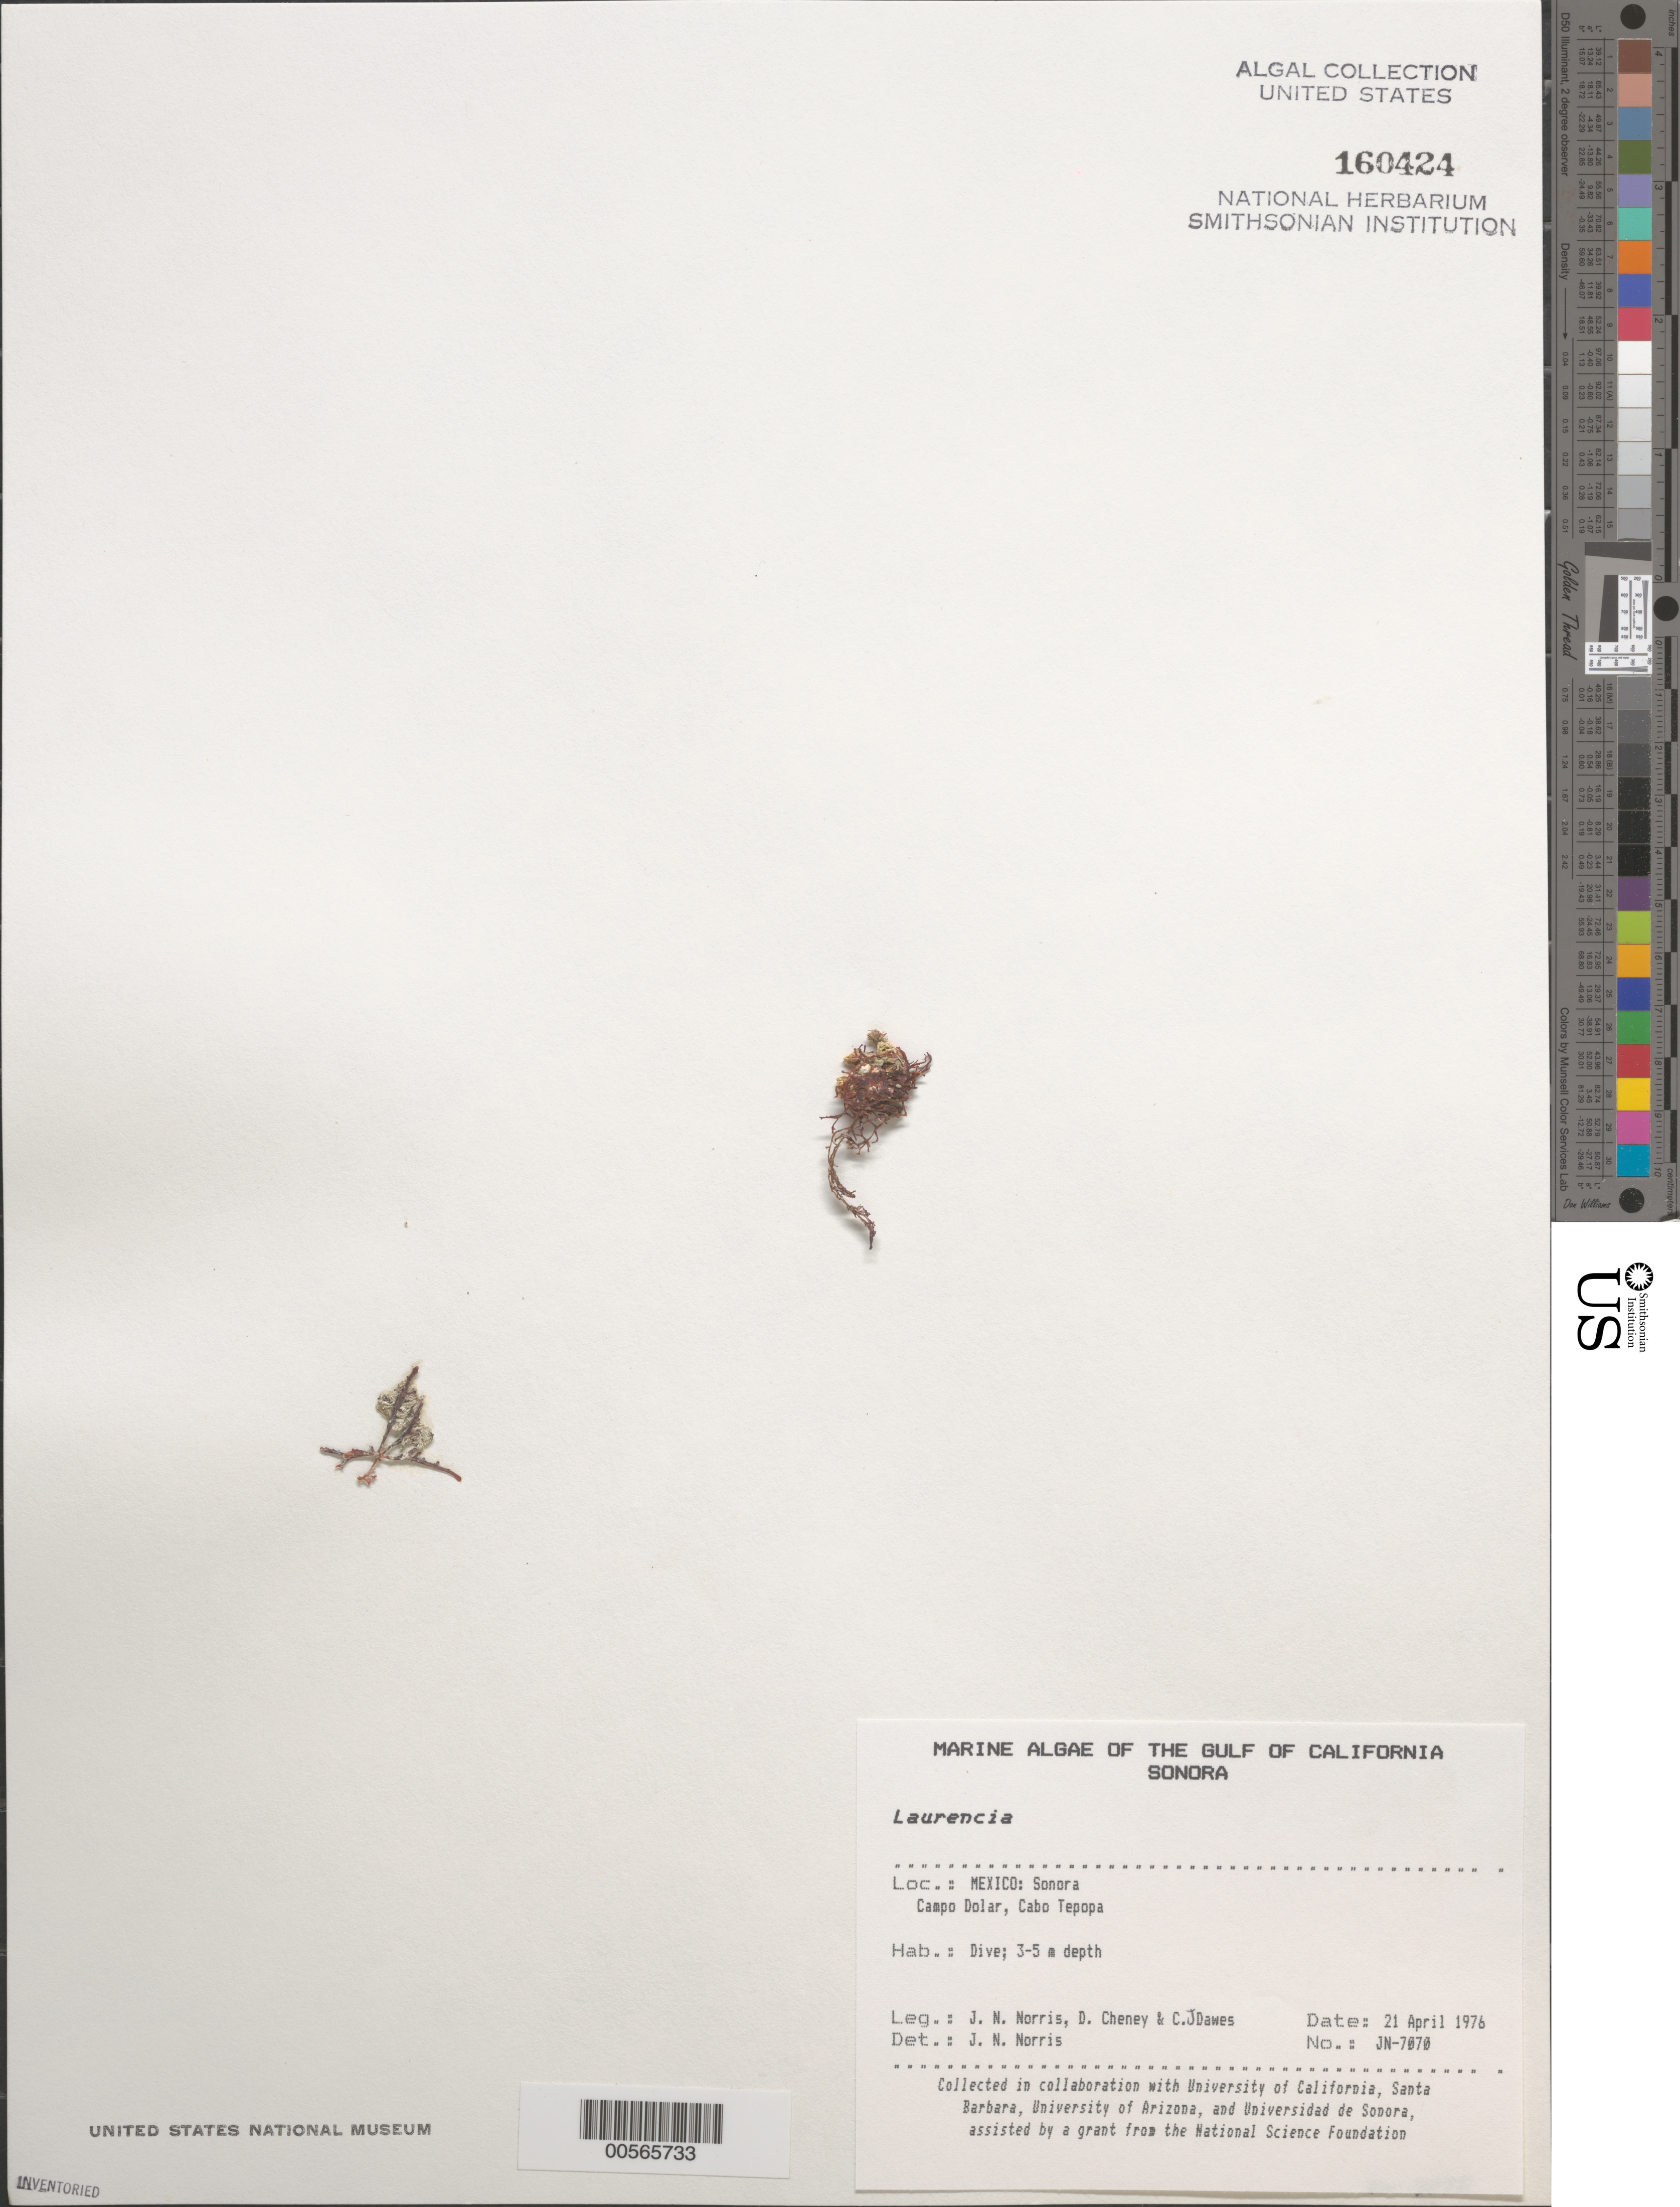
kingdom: Plantae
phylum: Rhodophyta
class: Florideophyceae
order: Ceramiales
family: Rhodomelaceae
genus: Laurencia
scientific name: Laurencia sp.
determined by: Norris, James N.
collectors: J. N. Norris, D. Cheney & C. Dawes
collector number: JN-7070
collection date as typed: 21 Apr 1976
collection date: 1976-04-21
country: Mexico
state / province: Sonora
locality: Campo Dolar, Cabo Tepopa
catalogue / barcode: US 160424